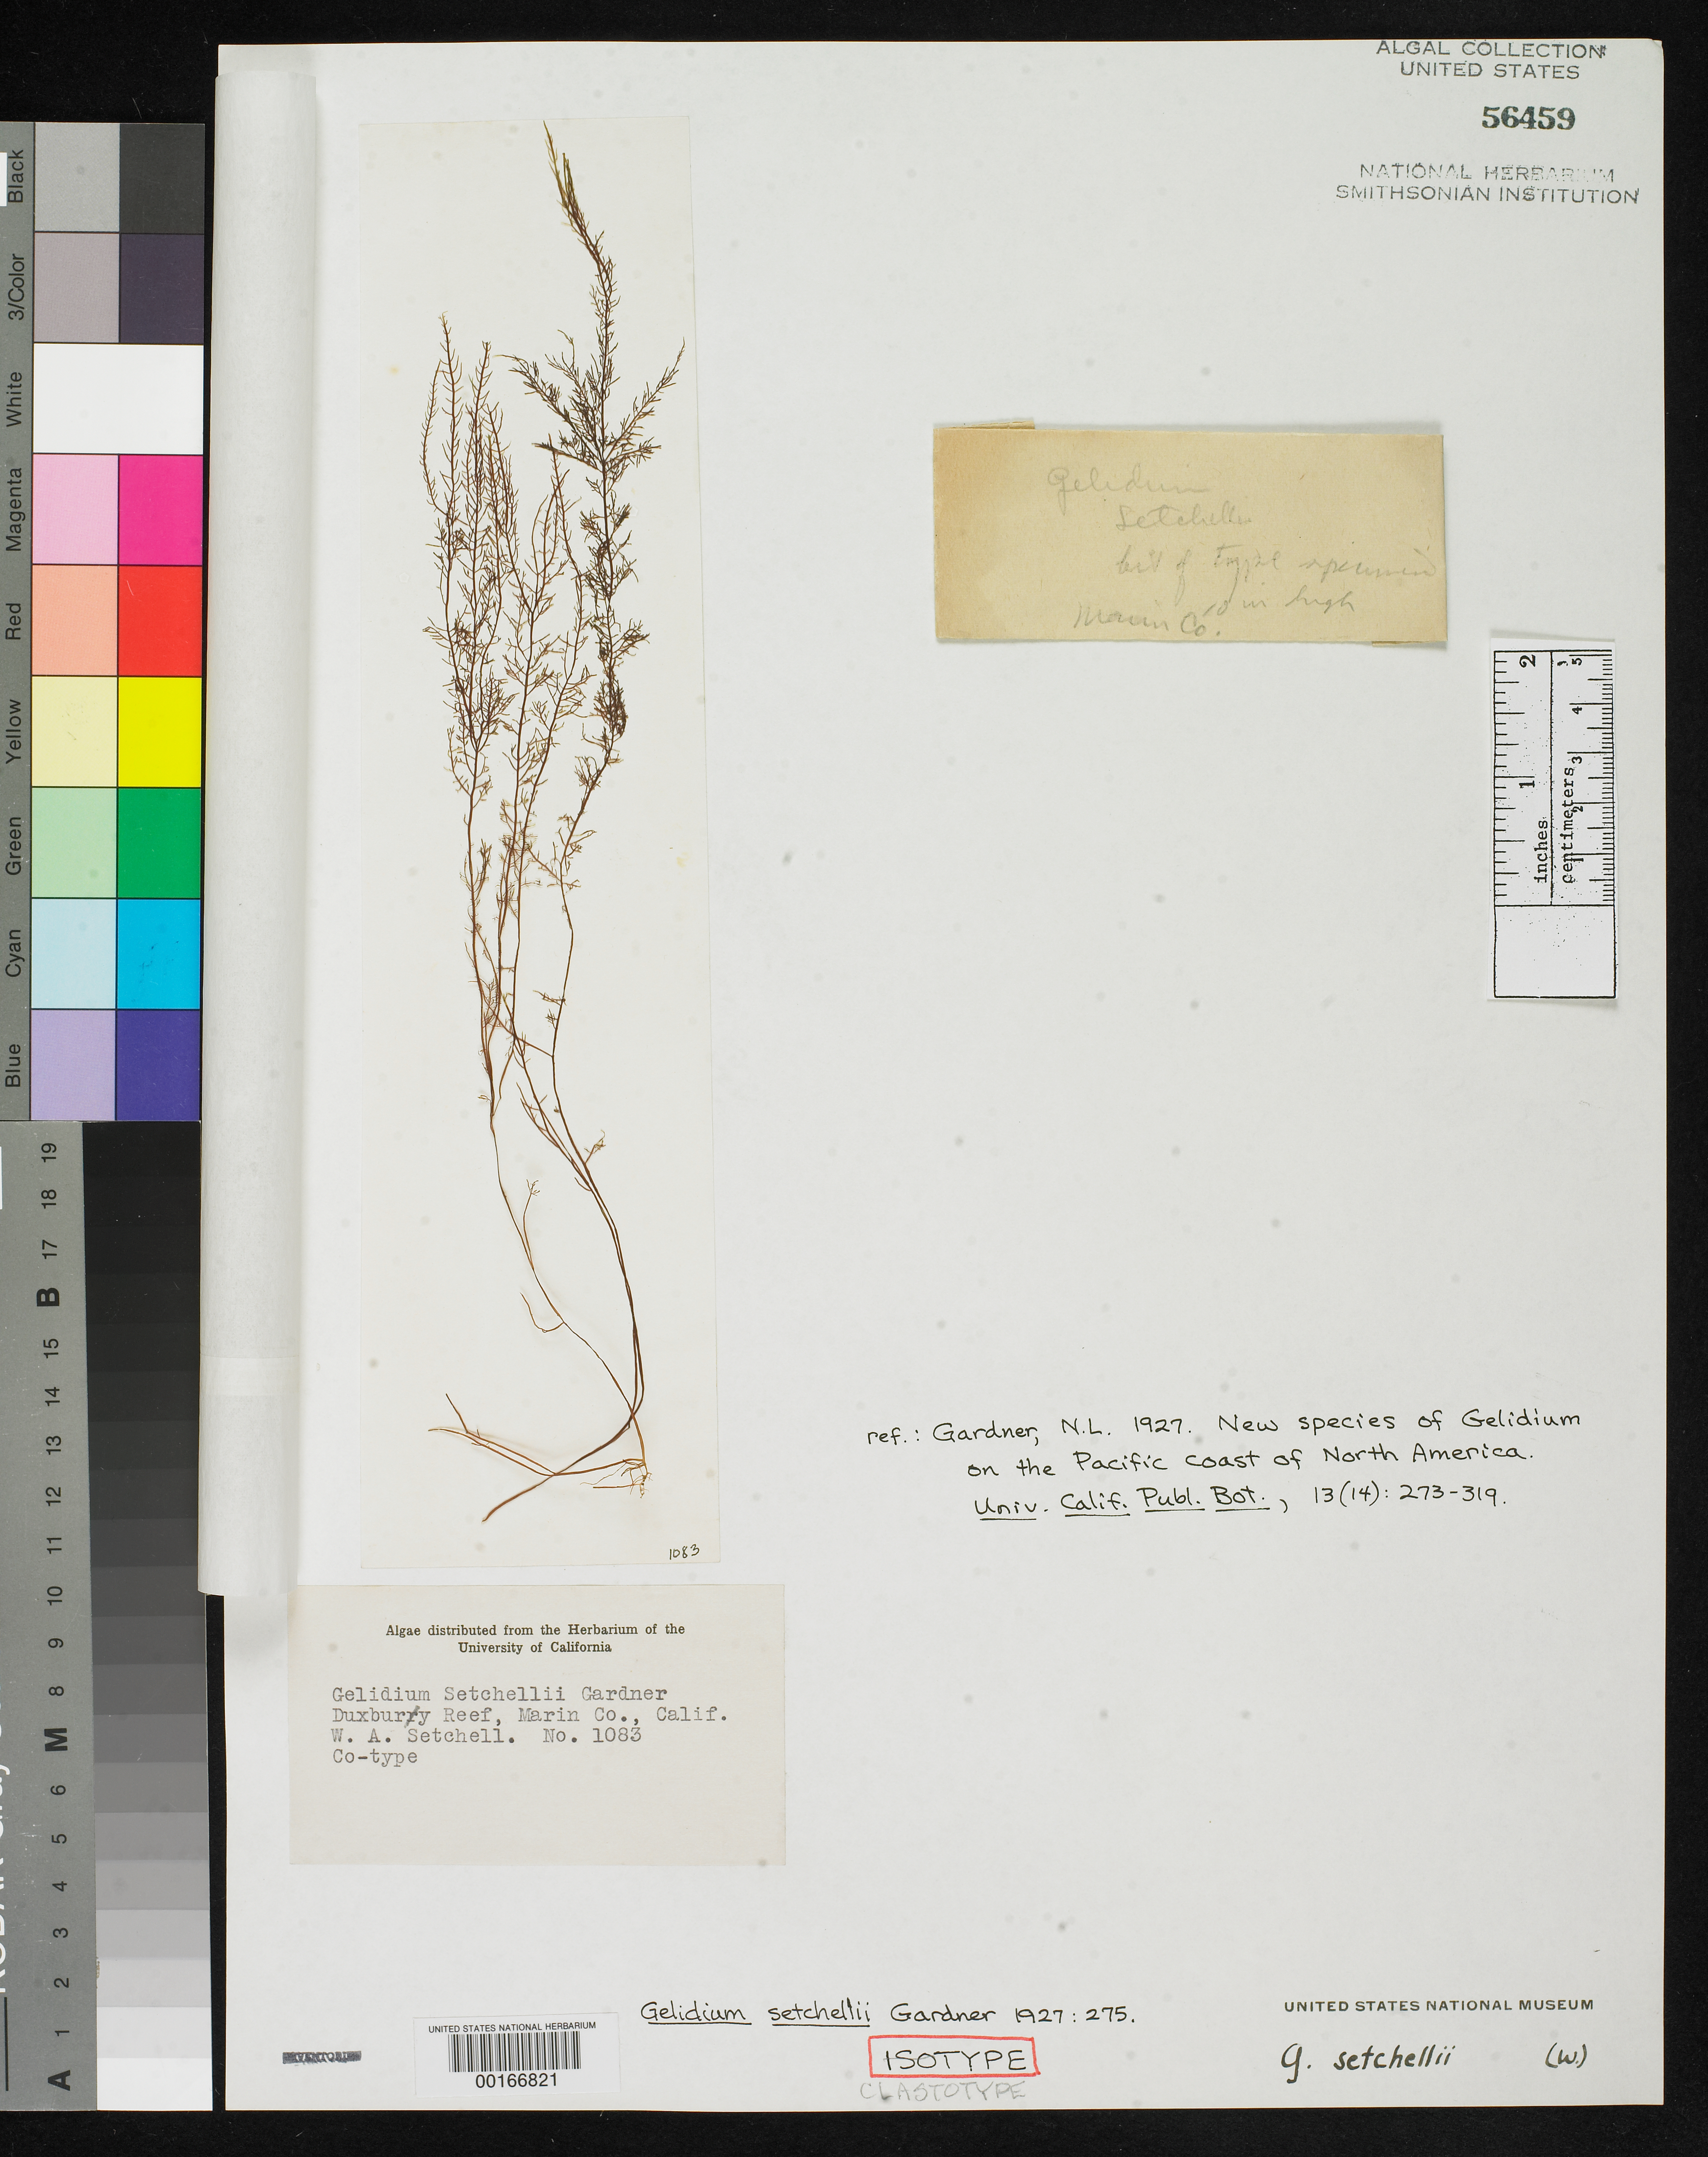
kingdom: Plantae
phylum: Rhodophyta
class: Florideophyceae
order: Gelidiales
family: Gelidiaceae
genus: Gelidium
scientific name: Gelidium setchellii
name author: N.L. Gardner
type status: Clastotype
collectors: W. Setchell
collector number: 1083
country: United States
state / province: California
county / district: Marin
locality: Duxbury Reef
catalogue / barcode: US 56459